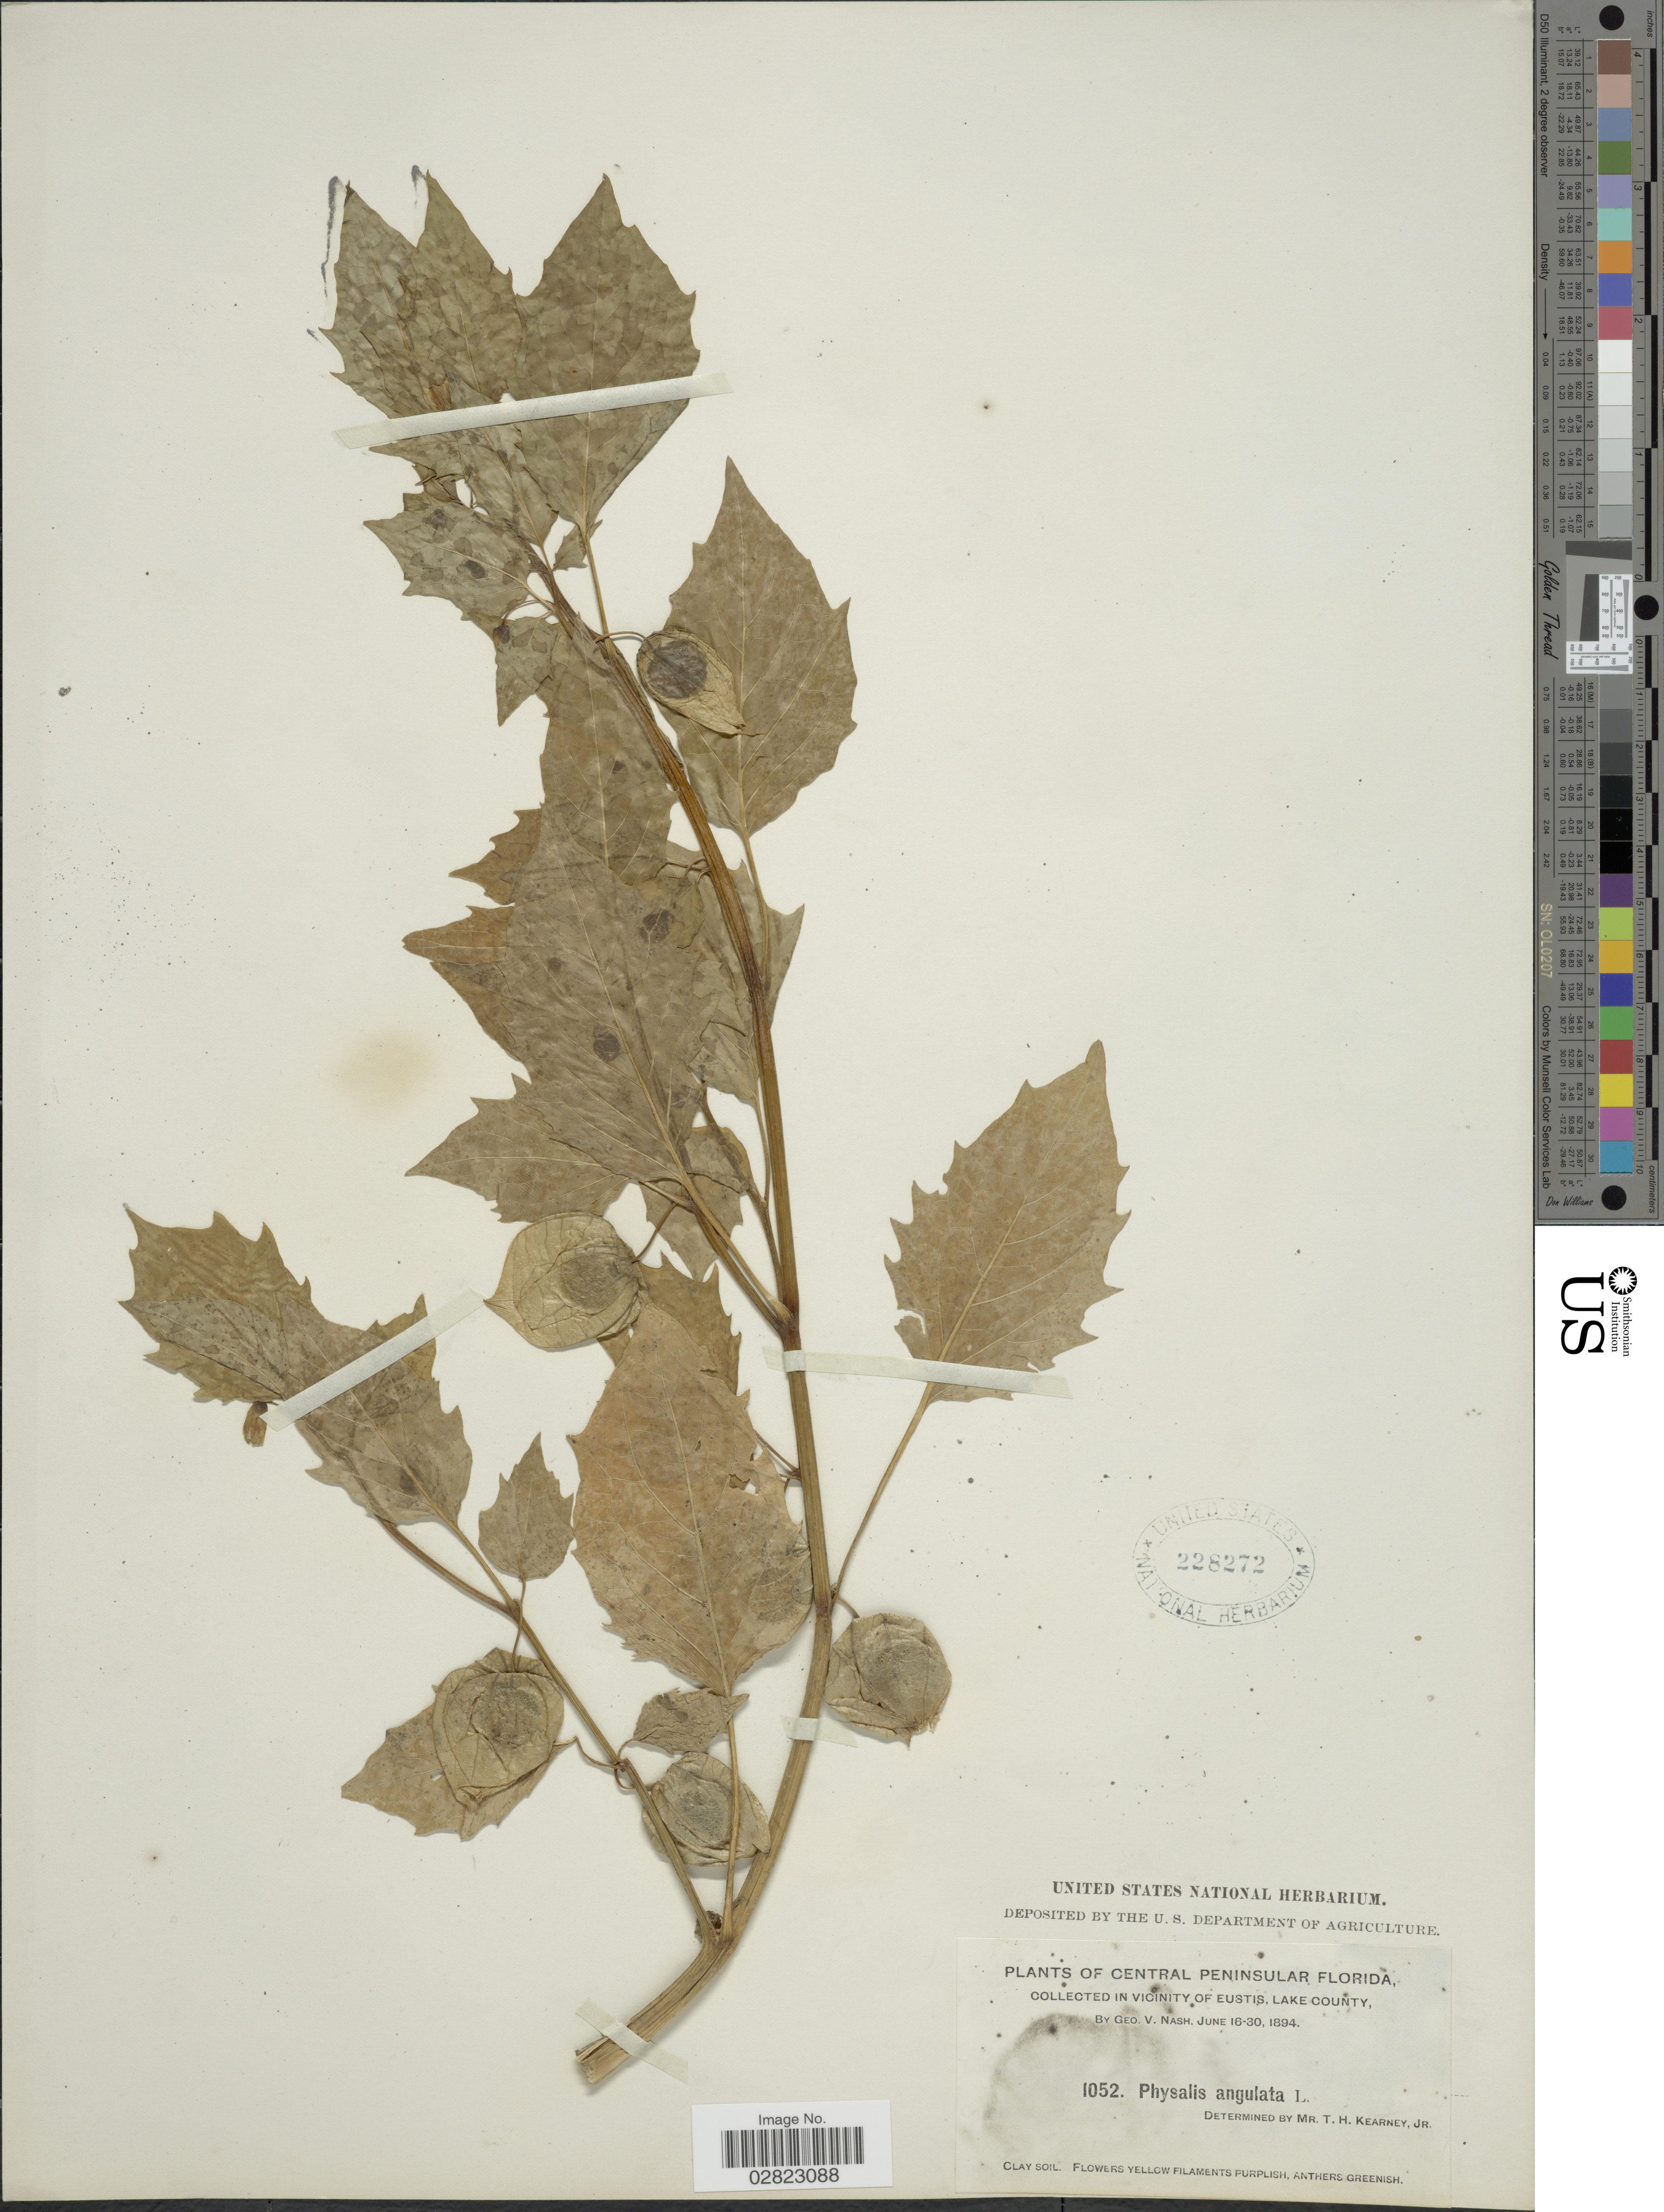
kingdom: Plantae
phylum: Tracheophyta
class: Magnoliopsida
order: Solanales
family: Solanaceae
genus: Physalis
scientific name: Physalis angulata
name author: L.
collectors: G. V. Nash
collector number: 1052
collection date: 1894-06-16/1894-06-30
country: United States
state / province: Florida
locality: Central Peninsular Florida. In vicinity of Eustis, Lake County.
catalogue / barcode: US 228272